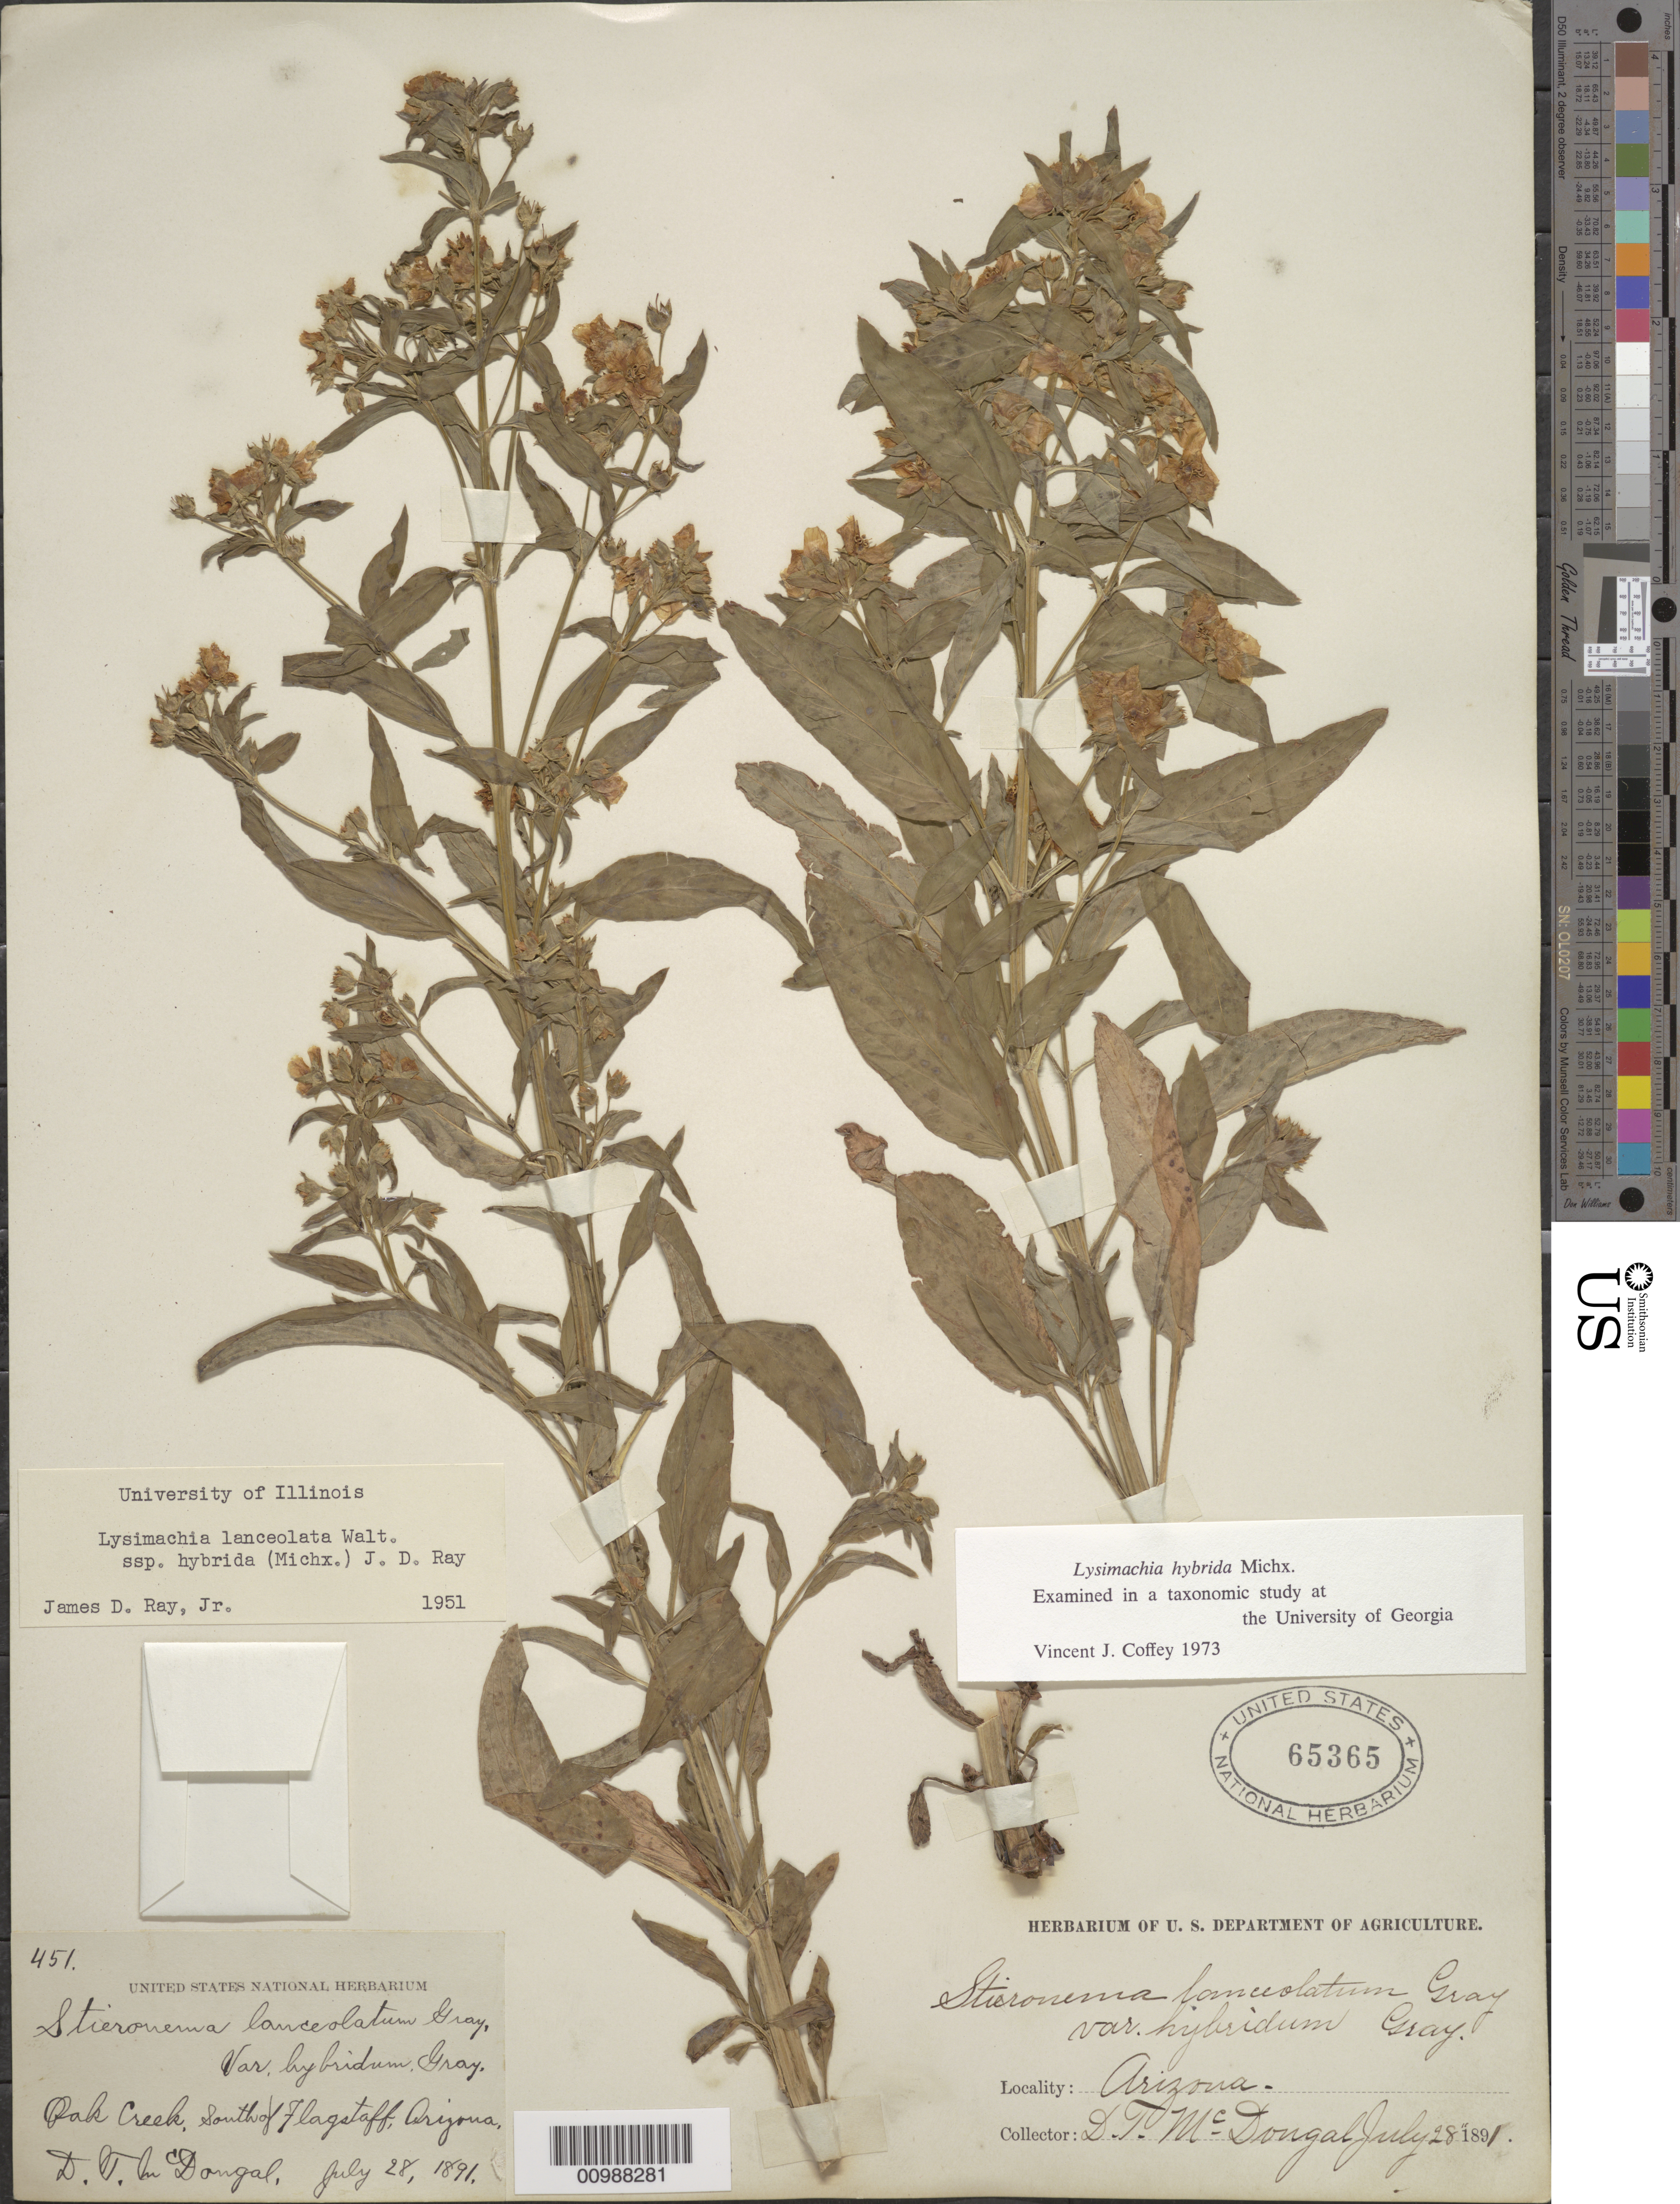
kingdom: Plantae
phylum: Tracheophyta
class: Magnoliopsida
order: Ericales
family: Primulaceae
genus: Lysimachia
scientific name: Lysimachia hybrida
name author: Michx.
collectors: D. T. MacDougal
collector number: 451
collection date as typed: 28 Jul 1891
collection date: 1891-07-28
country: United States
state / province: Arizona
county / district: Coconino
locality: Park Creek, south of Flagstaff.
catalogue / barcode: US 65365